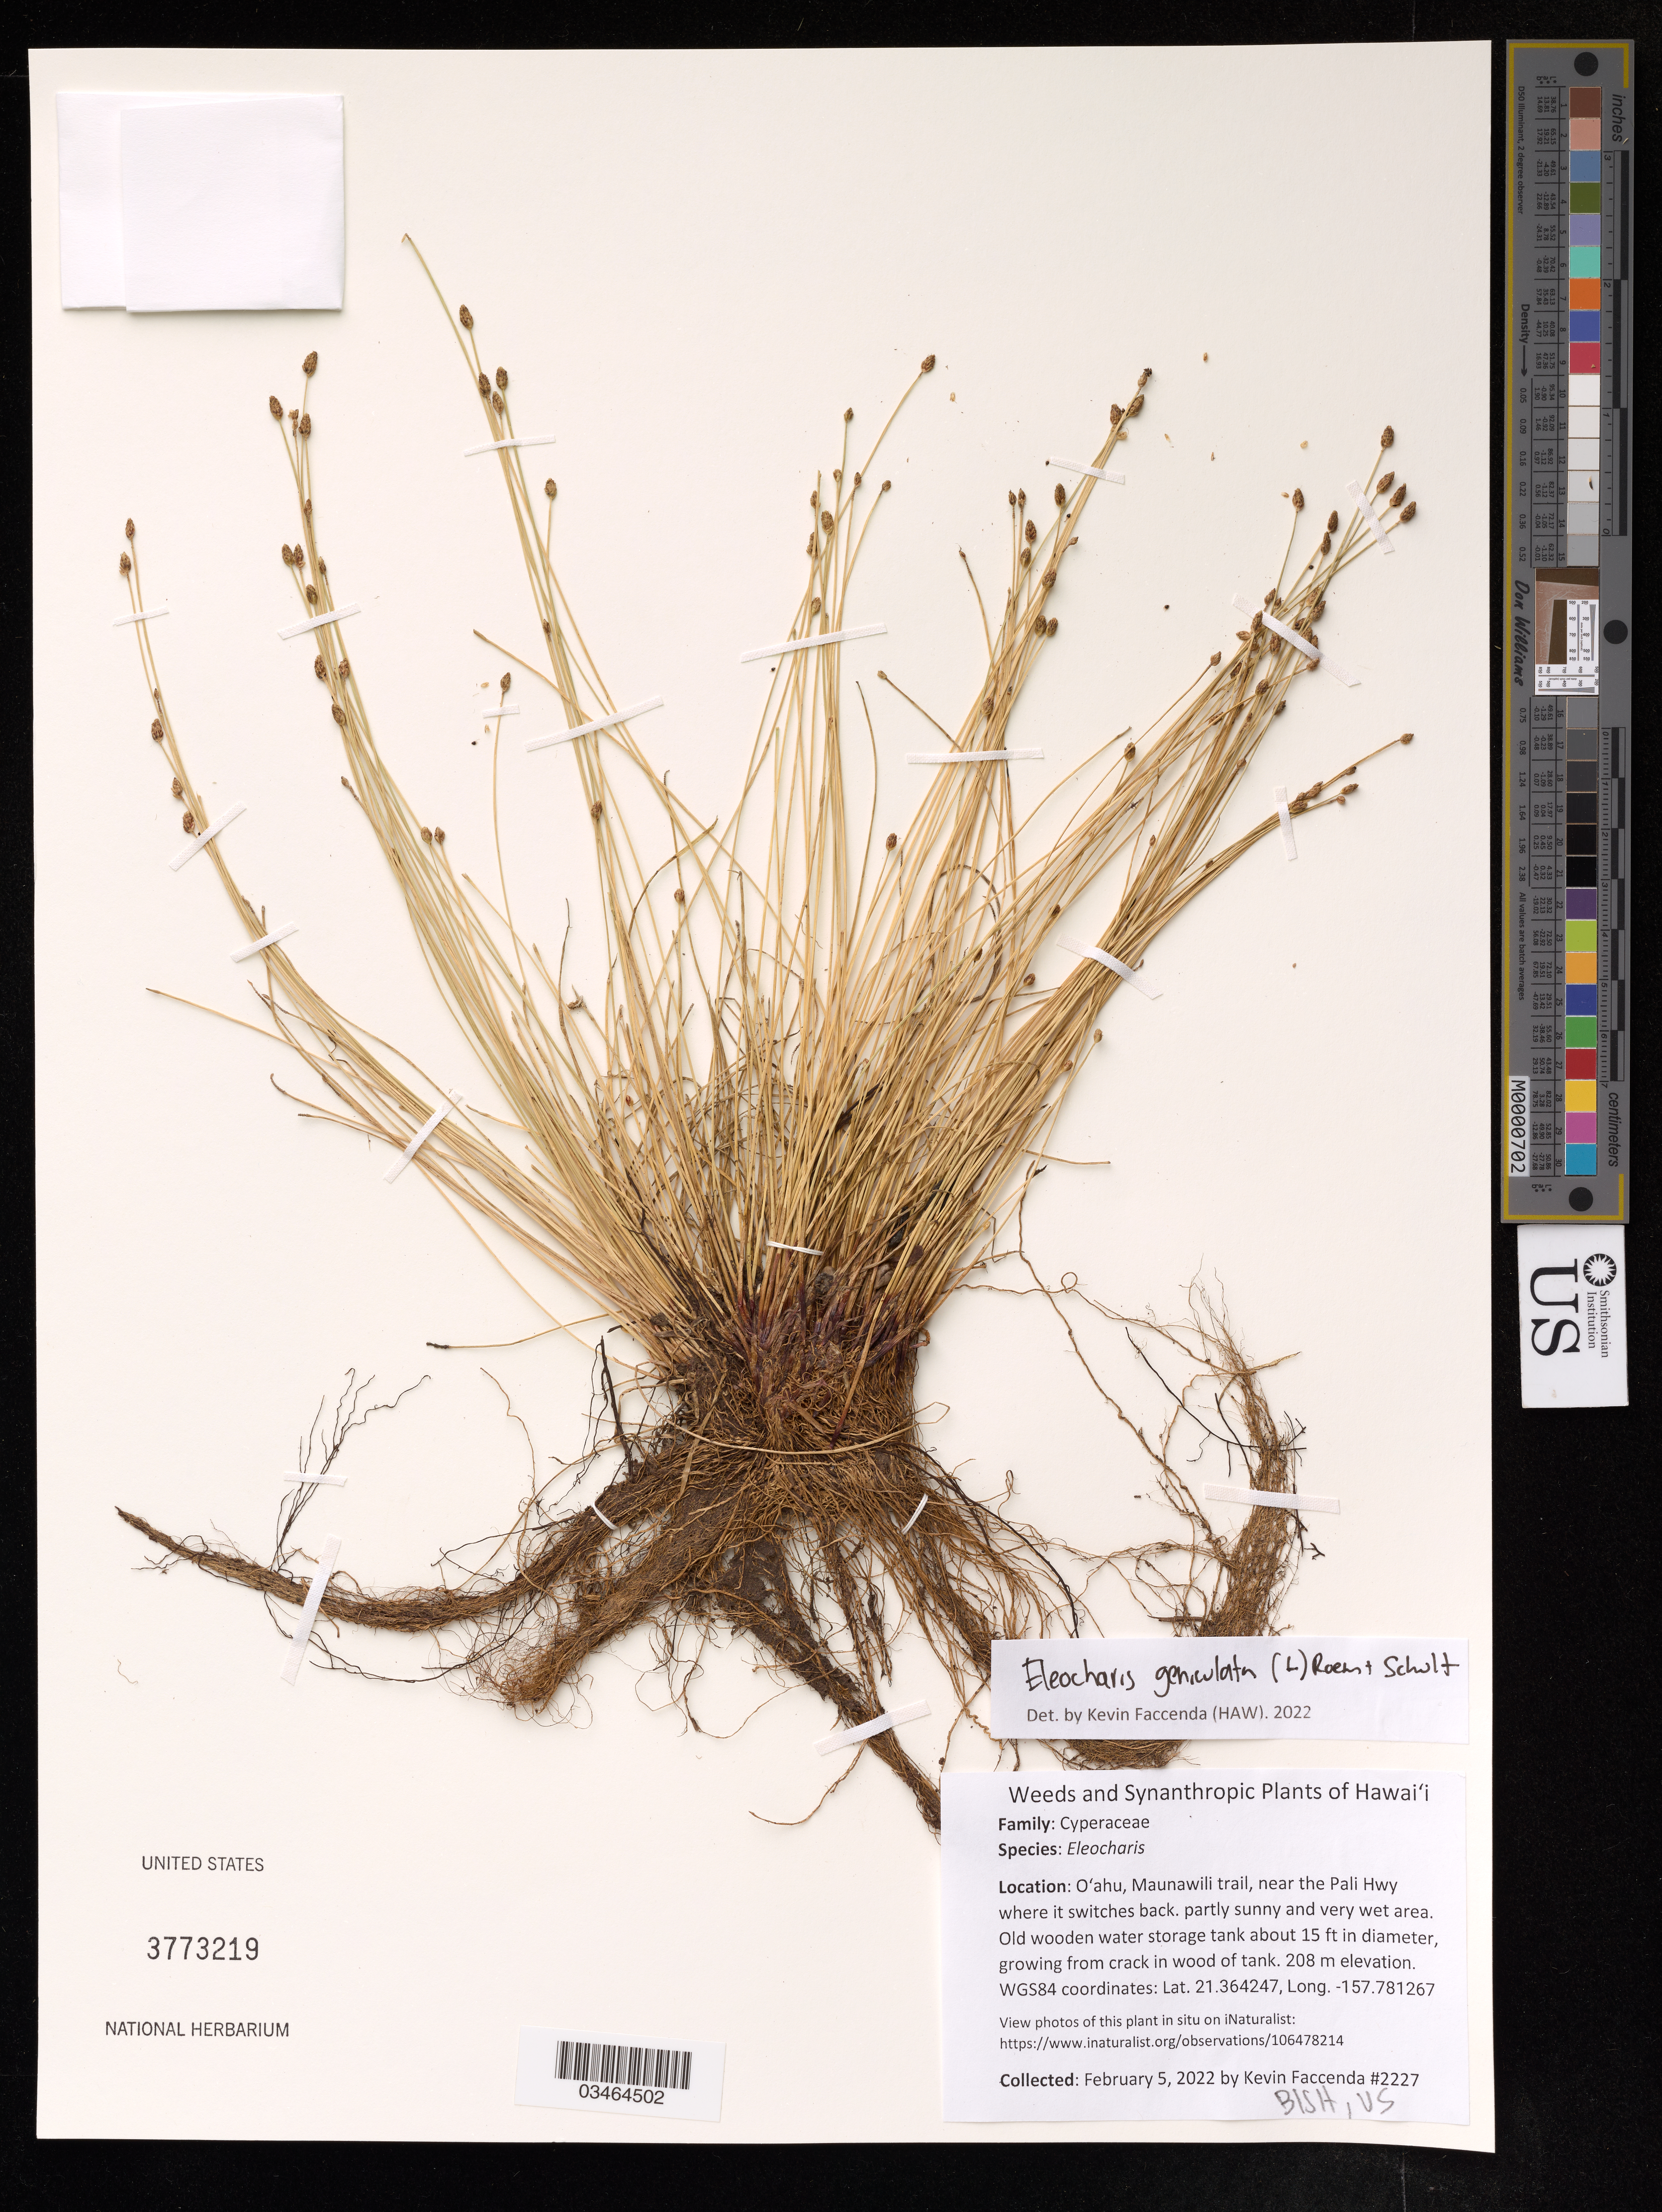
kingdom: Plantae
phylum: Tracheophyta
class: Liliopsida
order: Poales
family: Cyperaceae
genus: Eleocharis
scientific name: Eleocharis geniculata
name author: (L.) Roem. & Schult.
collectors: K. Faccenda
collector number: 2227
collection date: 2022-02-05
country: United States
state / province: Hawaii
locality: O'ahu, Maunawili trail, near the Pali Hwy where it switches back.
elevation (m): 208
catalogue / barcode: US 3773219